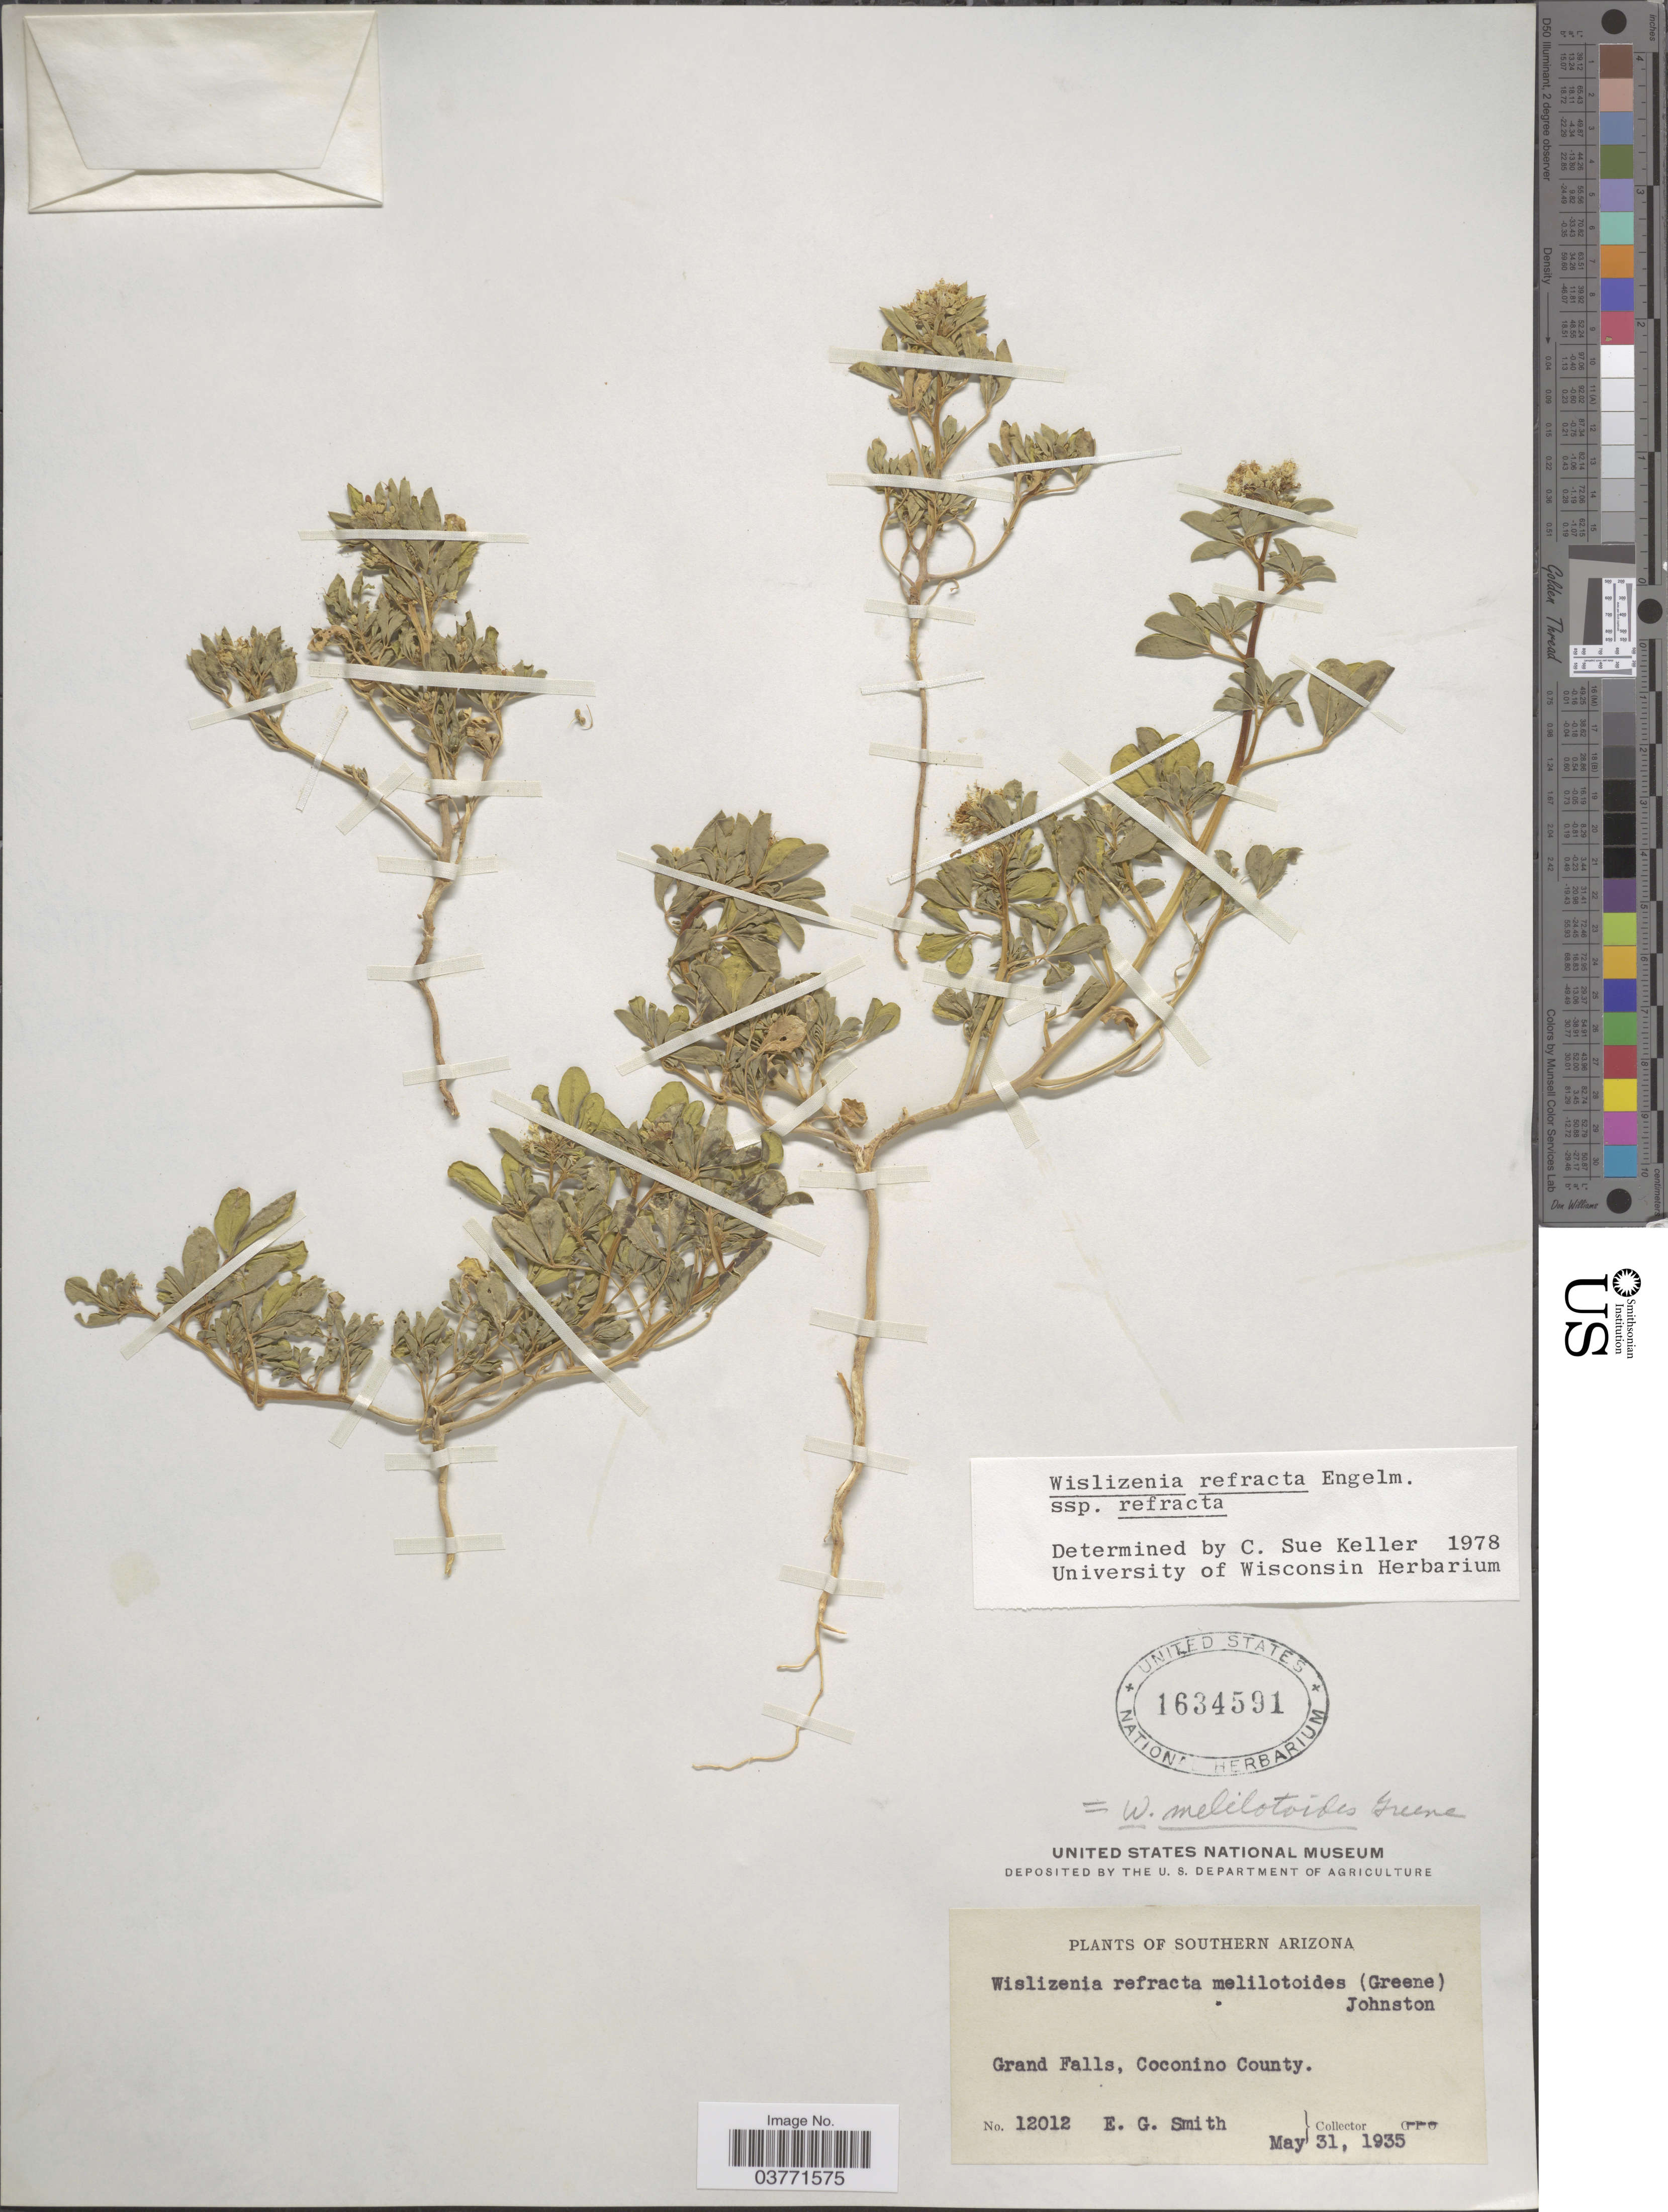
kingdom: Plantae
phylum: Tracheophyta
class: Magnoliopsida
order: Brassicales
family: Cleomaceae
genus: Cleomella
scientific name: Cleomella refracta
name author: (Engelm.) J.C. Hall & Roalson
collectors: E. G. Smith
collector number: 12012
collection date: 1935-05-31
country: United States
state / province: Arizona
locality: Southern Arizona. Grand Falls, Coconino County.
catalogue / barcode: US 1634591